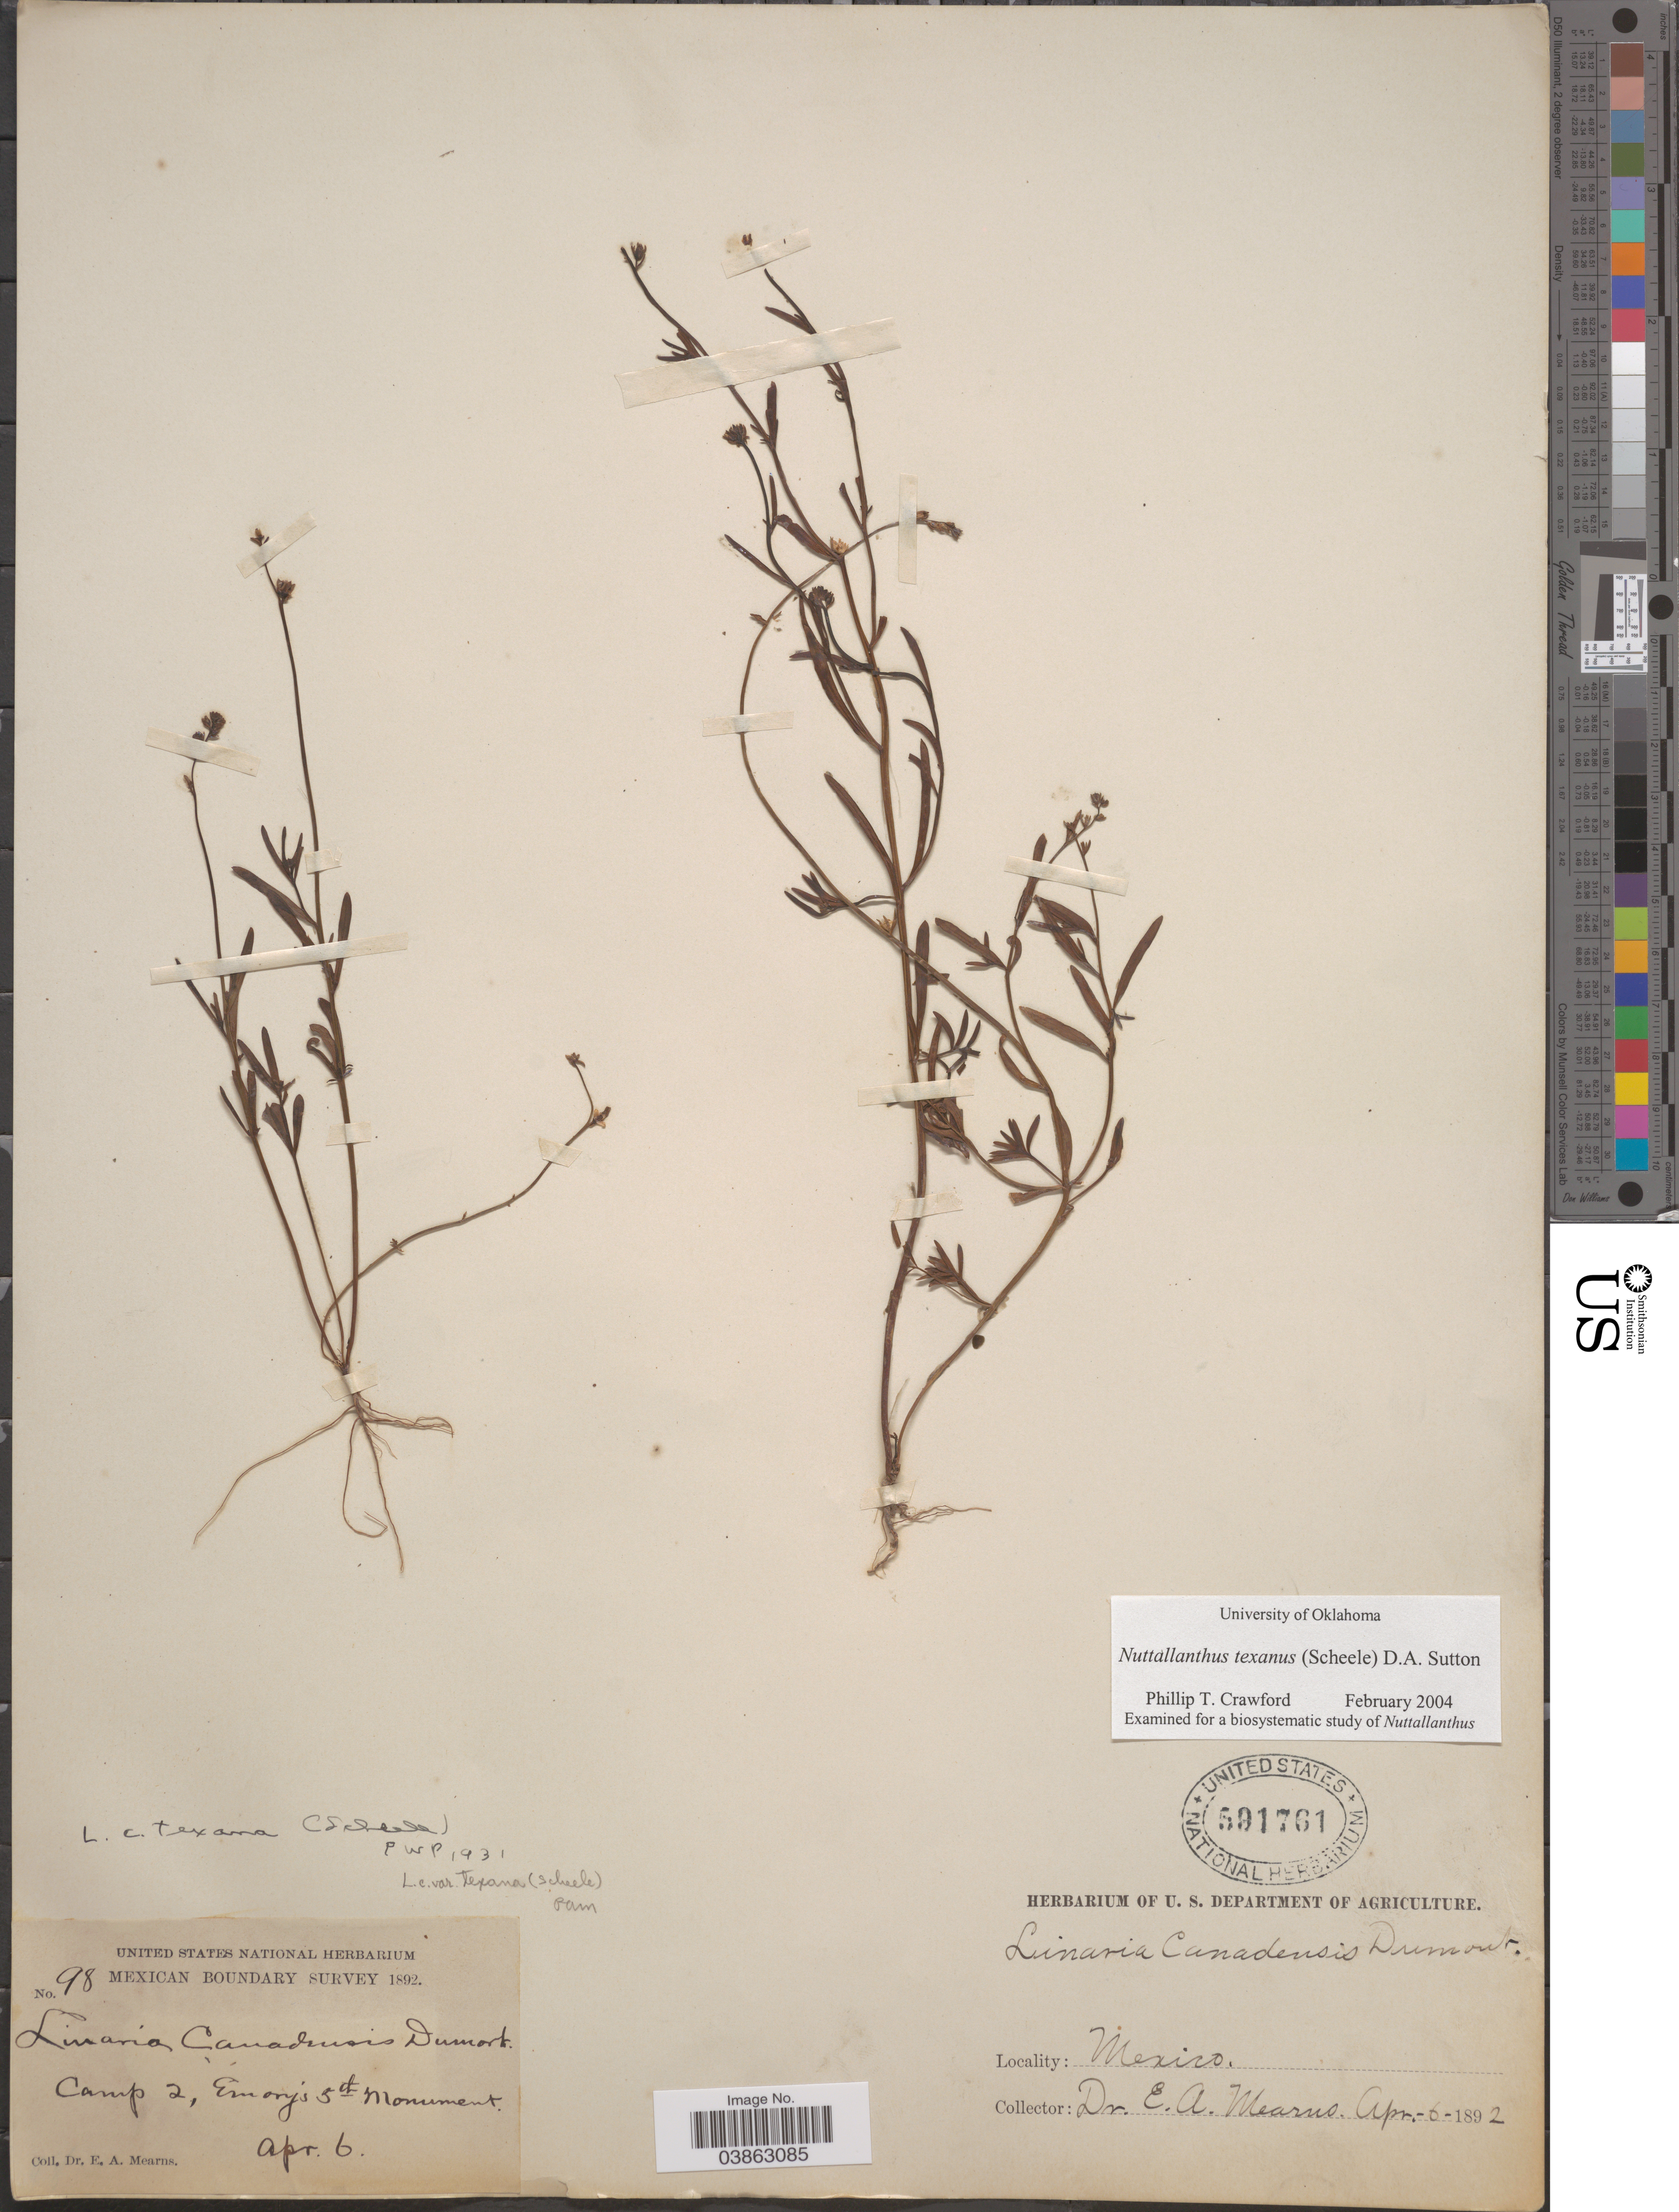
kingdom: Plantae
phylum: Tracheophyta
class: Magnoliopsida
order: Lamiales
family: Plantaginaceae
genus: Linaria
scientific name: Linaria texana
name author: Scheele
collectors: E. A. Mearns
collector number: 98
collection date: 1892-04-06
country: Mexico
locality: Camp 2, Emory's 5th Monument.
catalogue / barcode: US 591761